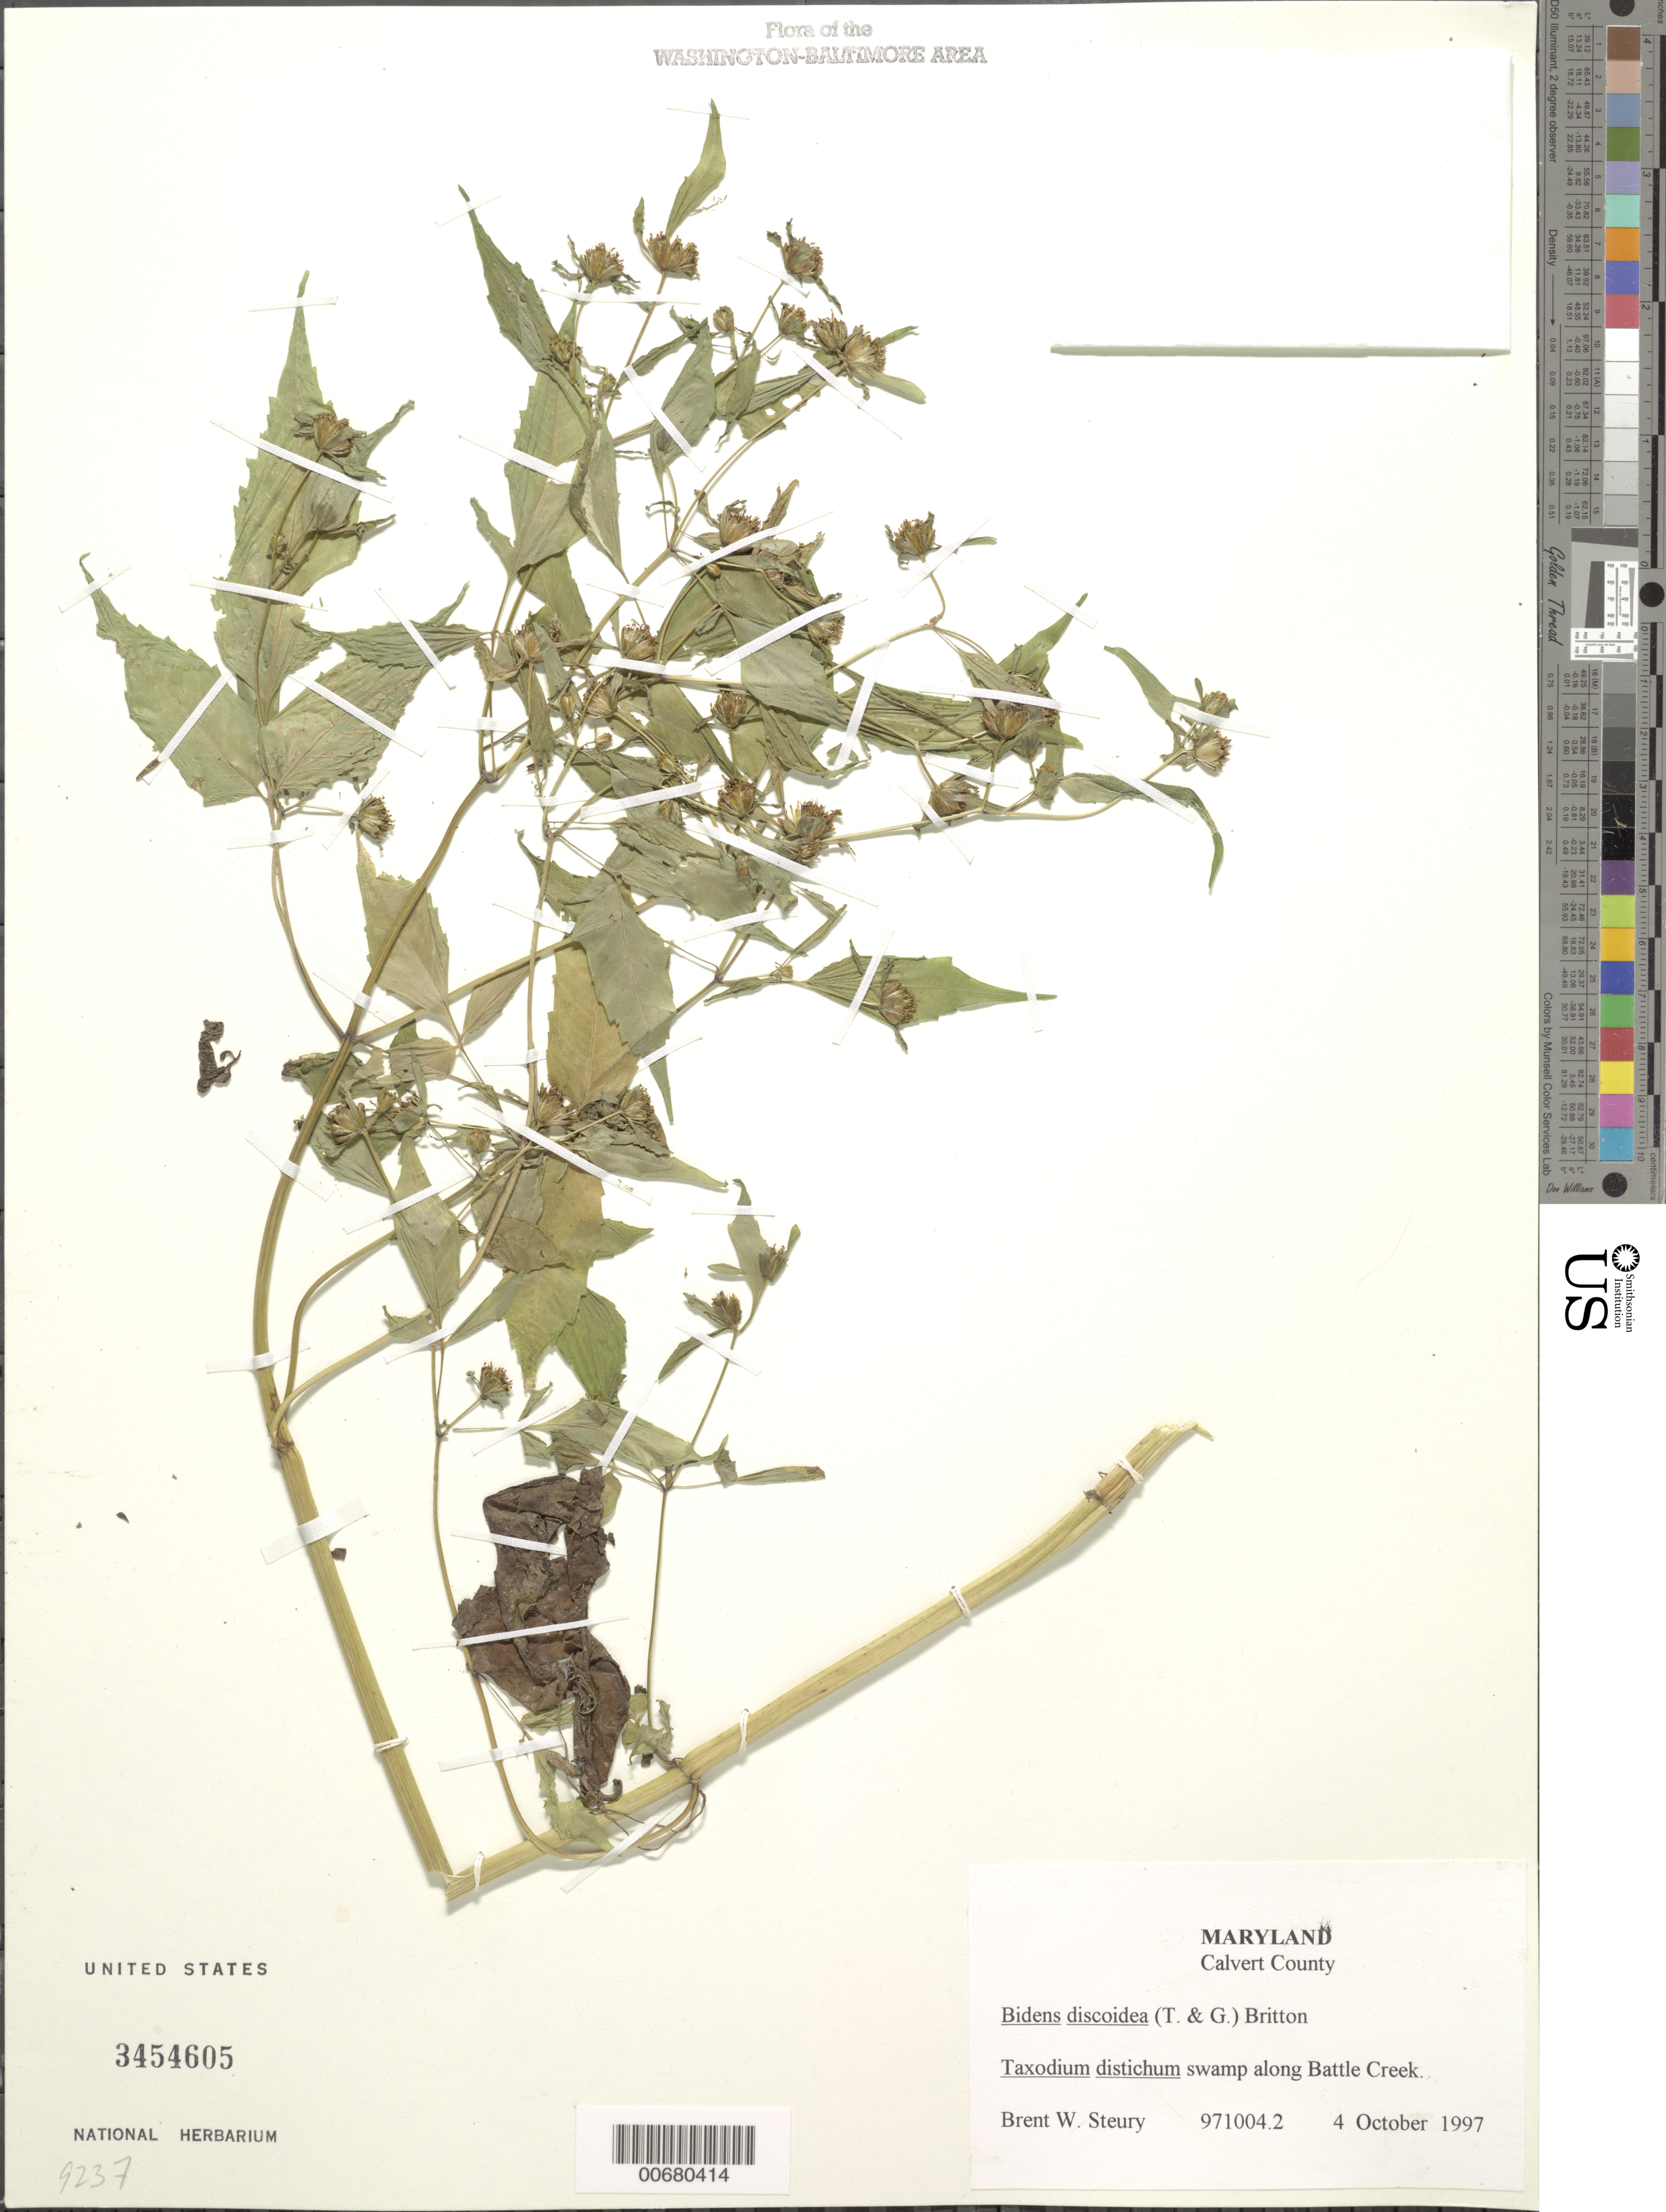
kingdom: Plantae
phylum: Tracheophyta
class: Magnoliopsida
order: Asterales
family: Asteraceae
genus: Bidens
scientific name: Bidens discoidea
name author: (Torr. & A. Gray) Britton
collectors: B. Steury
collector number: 971004.2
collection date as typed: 04 Oct 1997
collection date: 1997-10-04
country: United States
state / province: Maryland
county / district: Calvert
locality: Along Battle Creek.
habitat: Taxodium distichum swamp.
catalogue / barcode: US 3454605